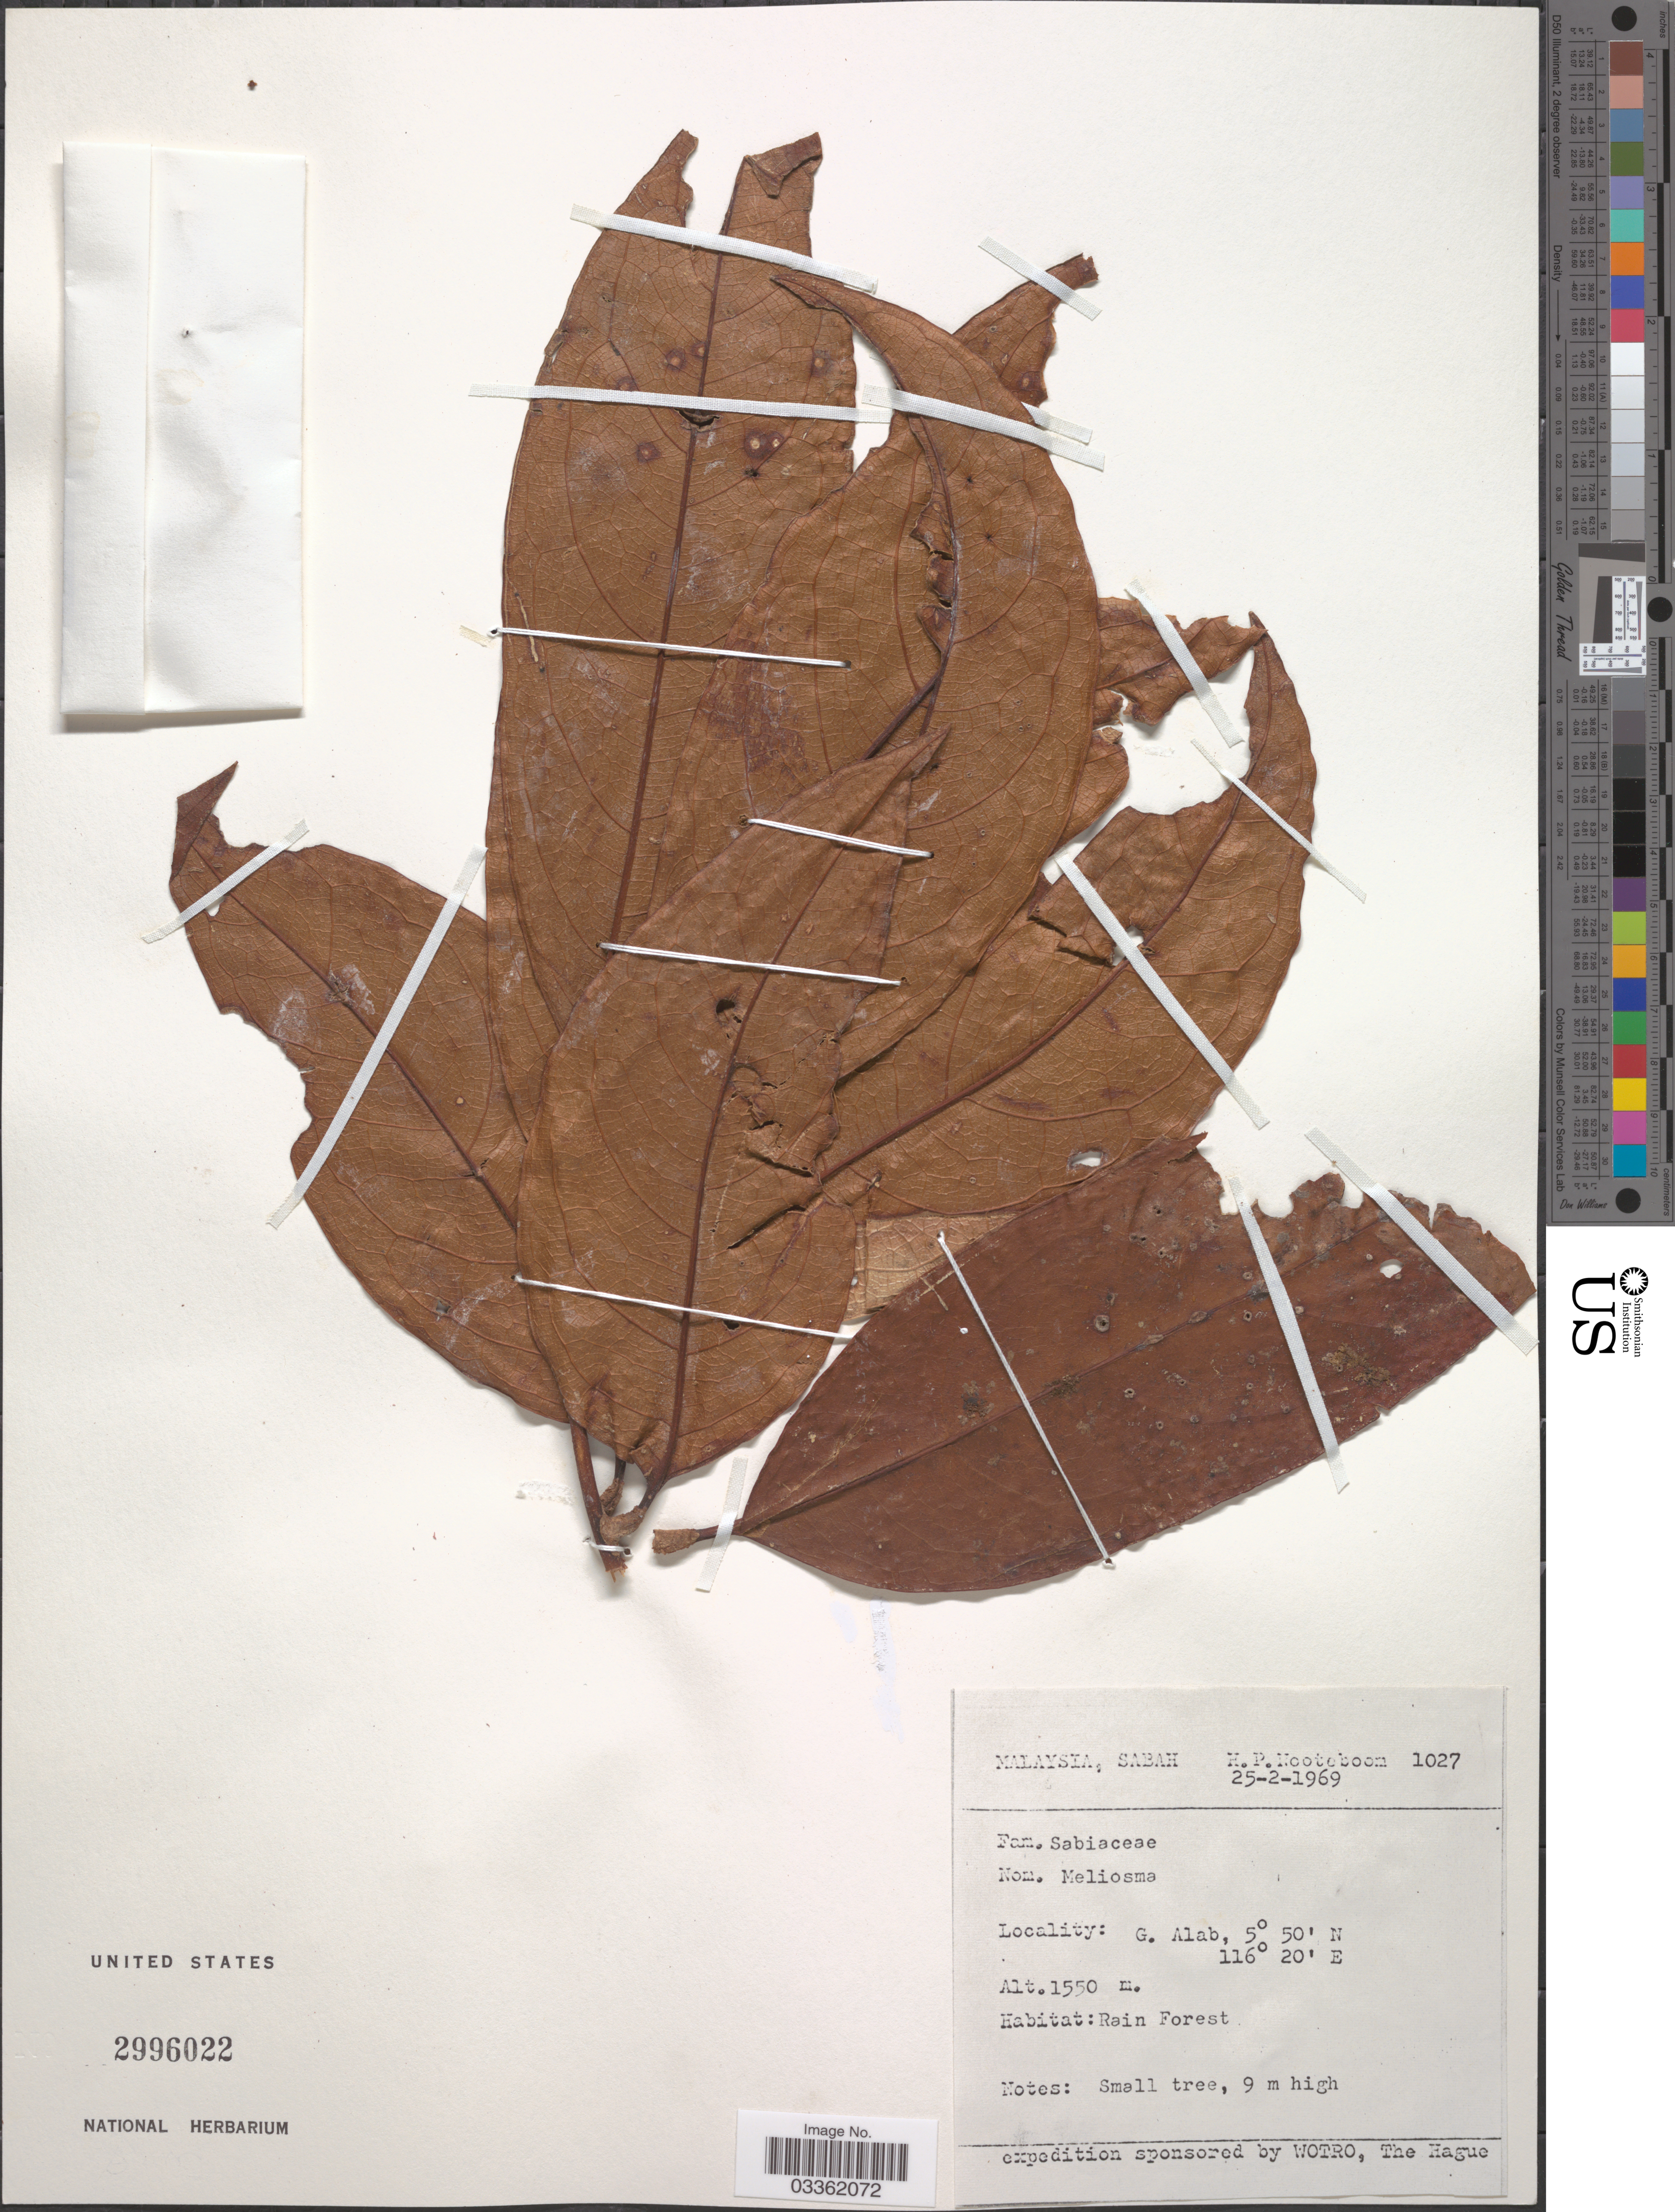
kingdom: Plantae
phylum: Tracheophyta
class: Magnoliopsida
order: Proteales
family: Sabiaceae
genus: Meliosma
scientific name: Meliosma sp.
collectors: H. P. Nooteboom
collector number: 1027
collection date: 1969-02-25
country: Malaysia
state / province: Sabah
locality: G. Alab.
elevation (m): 1550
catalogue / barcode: US 2996022